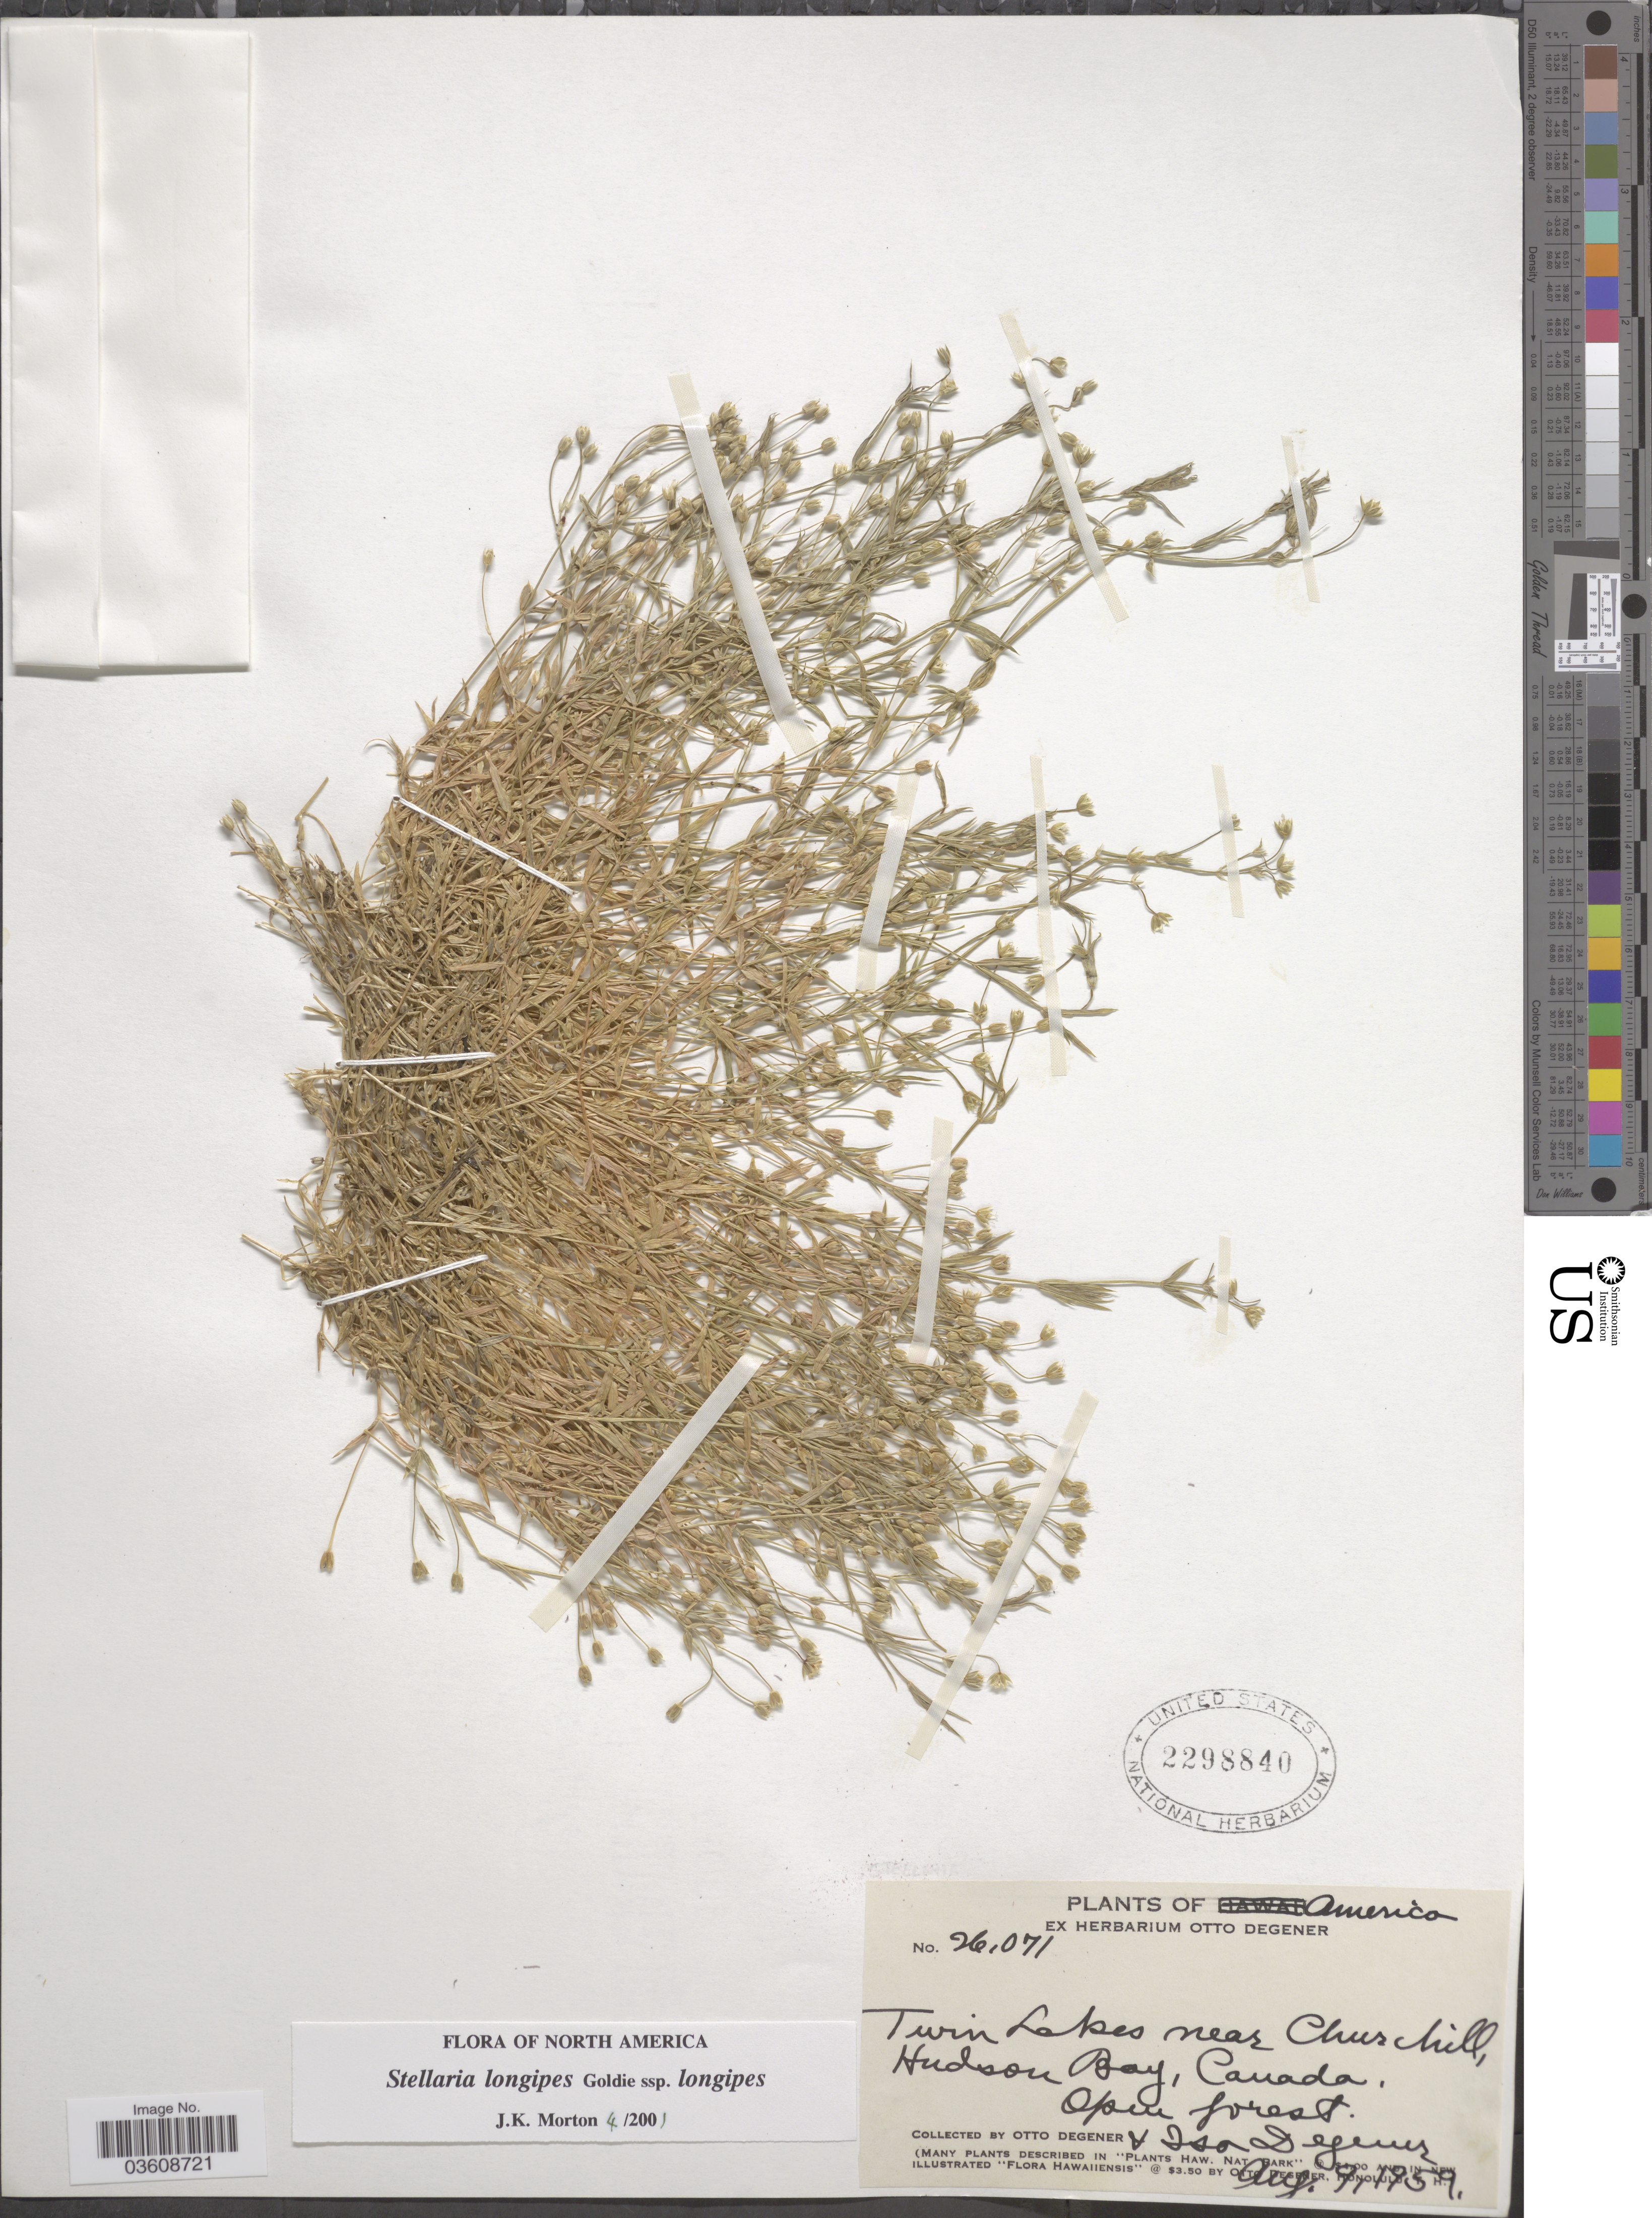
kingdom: Plantae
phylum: Tracheophyta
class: Magnoliopsida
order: Caryophyllales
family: Caryophyllaceae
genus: Stellaria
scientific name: Stellaria longipes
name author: Goldie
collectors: O. Degener & I. Degener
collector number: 26071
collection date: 1959-08-09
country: Canada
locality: Twin Lakes near Churchill, Hudson Bay.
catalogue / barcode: US 2298840